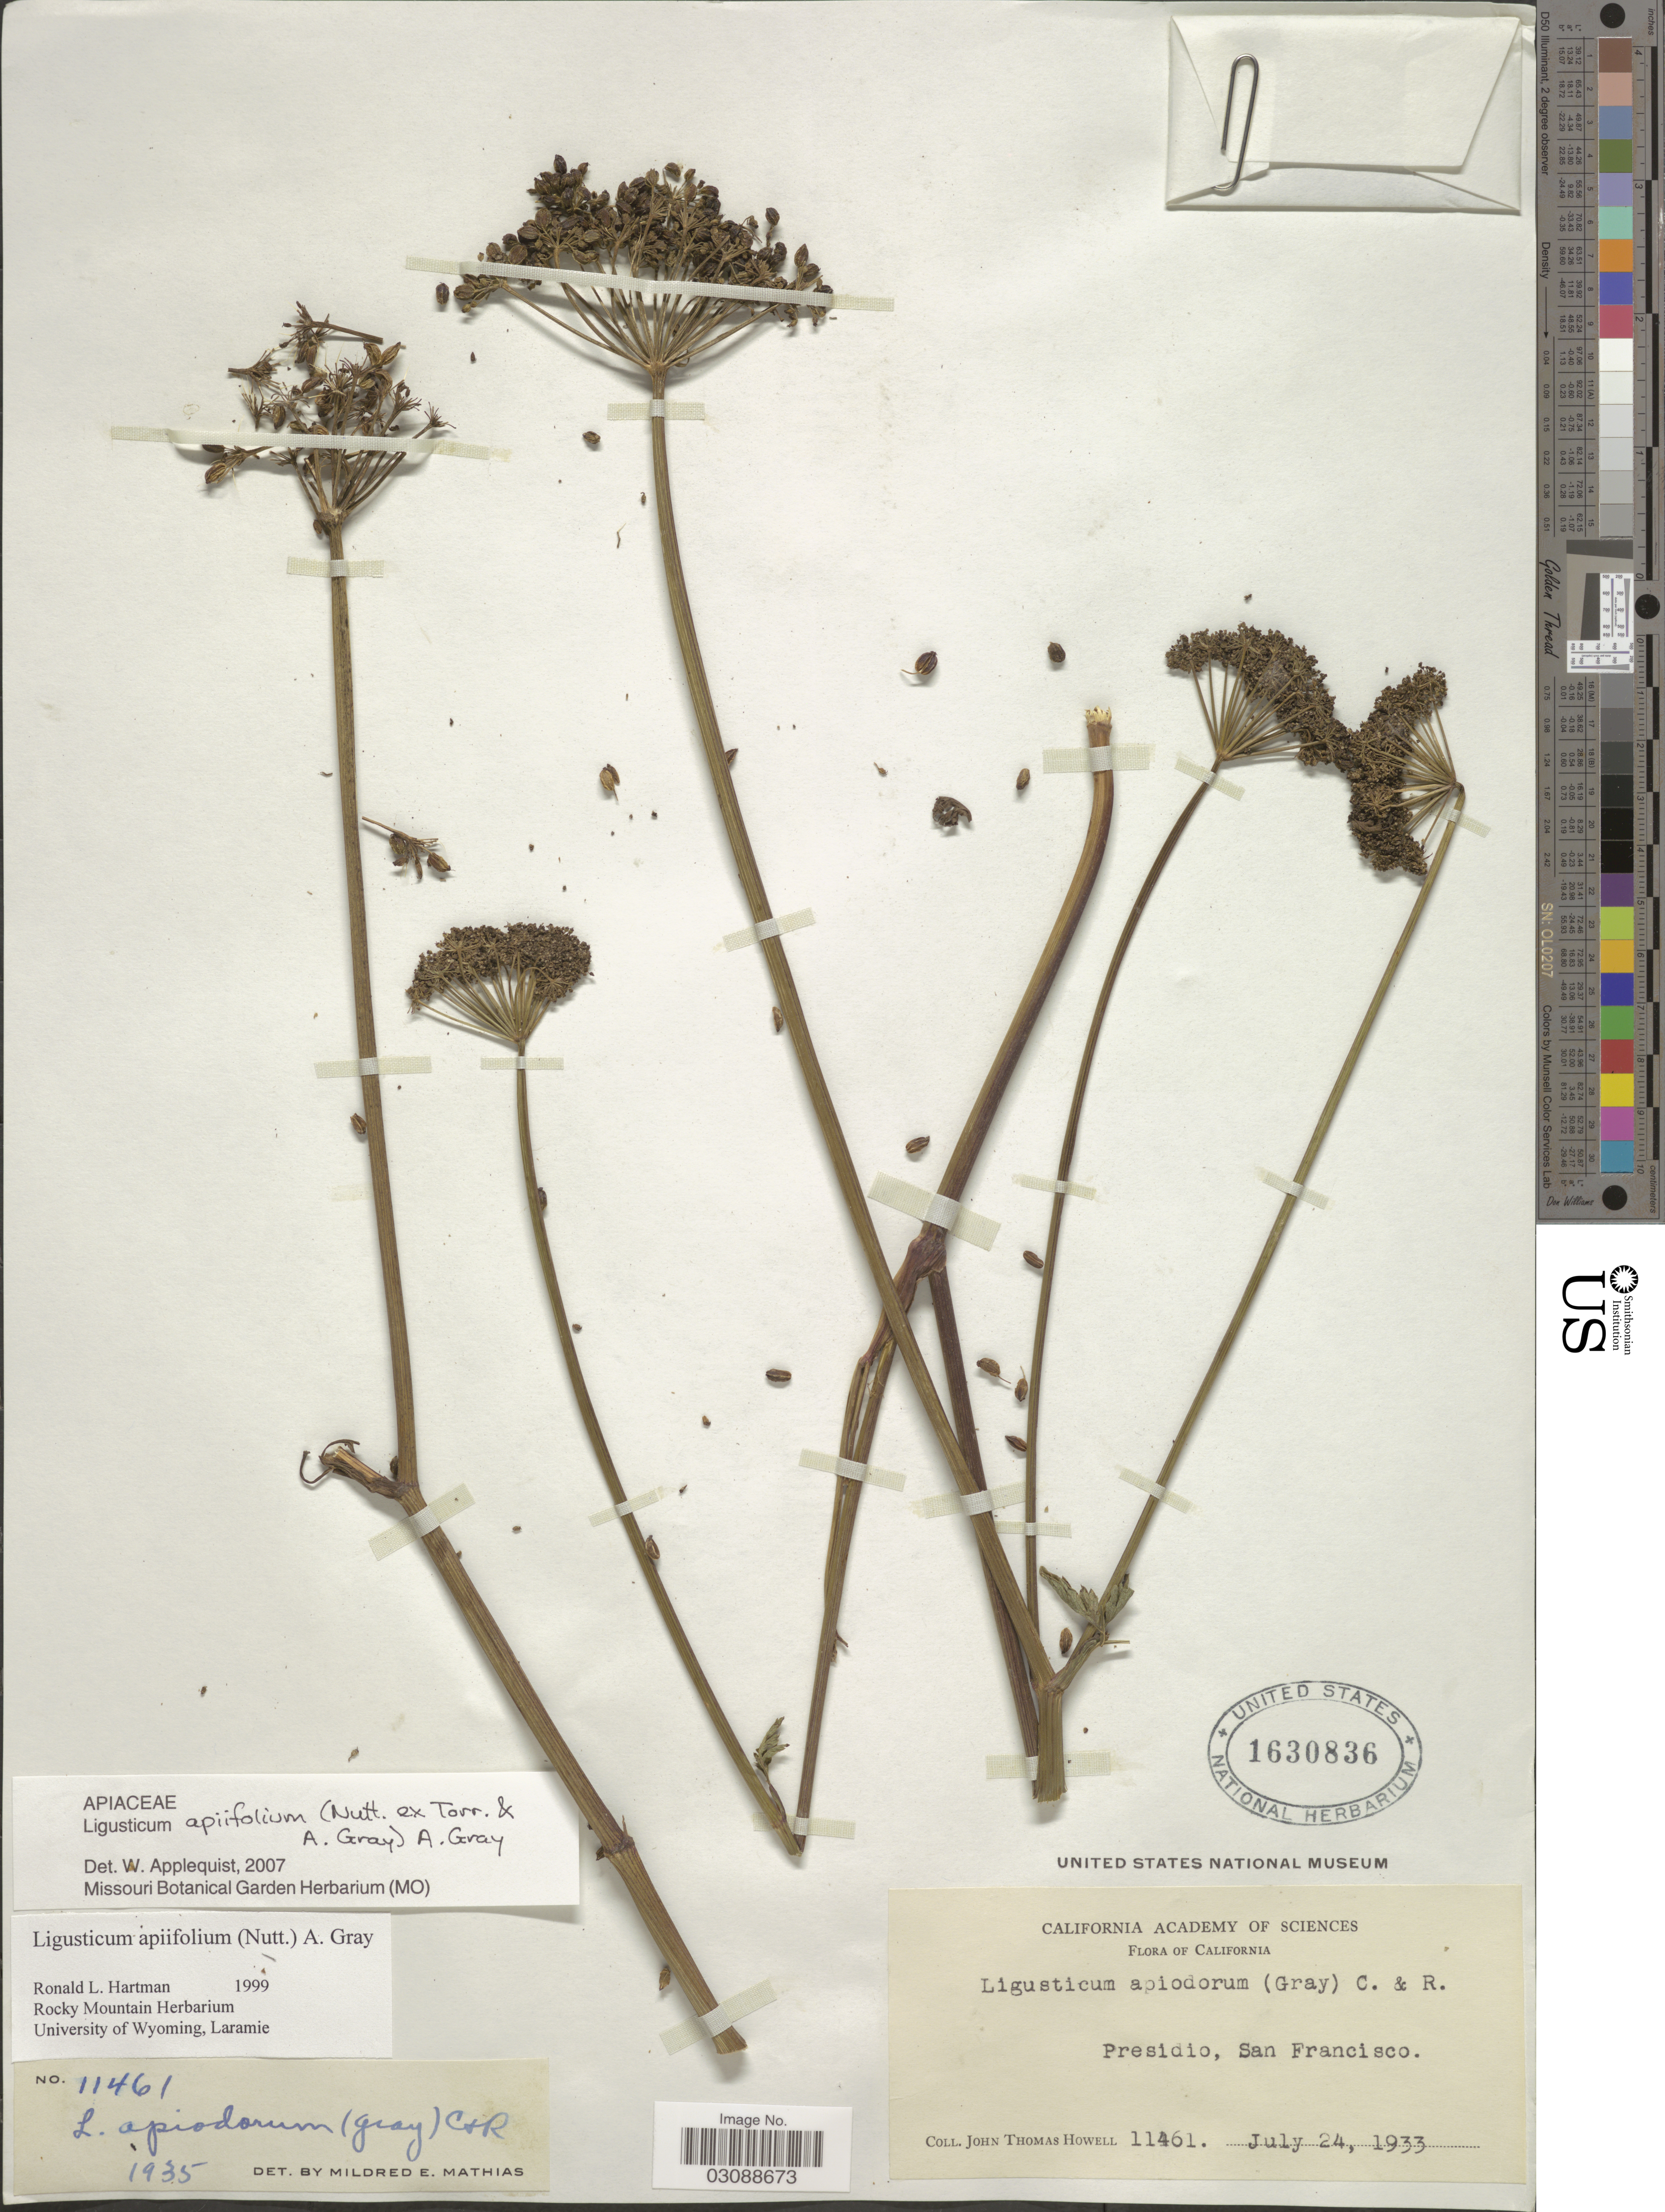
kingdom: Plantae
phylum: Tracheophyta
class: Magnoliopsida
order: Apiales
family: Apiaceae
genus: Ligusticum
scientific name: Ligusticum apiifolium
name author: (Nutt. ex Torr. & A. Gray) A. Gray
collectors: T. J. Howell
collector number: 11461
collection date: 1933-07-24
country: United States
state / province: California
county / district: San Francisco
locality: Presidio, San Francisco.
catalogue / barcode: US 1630836